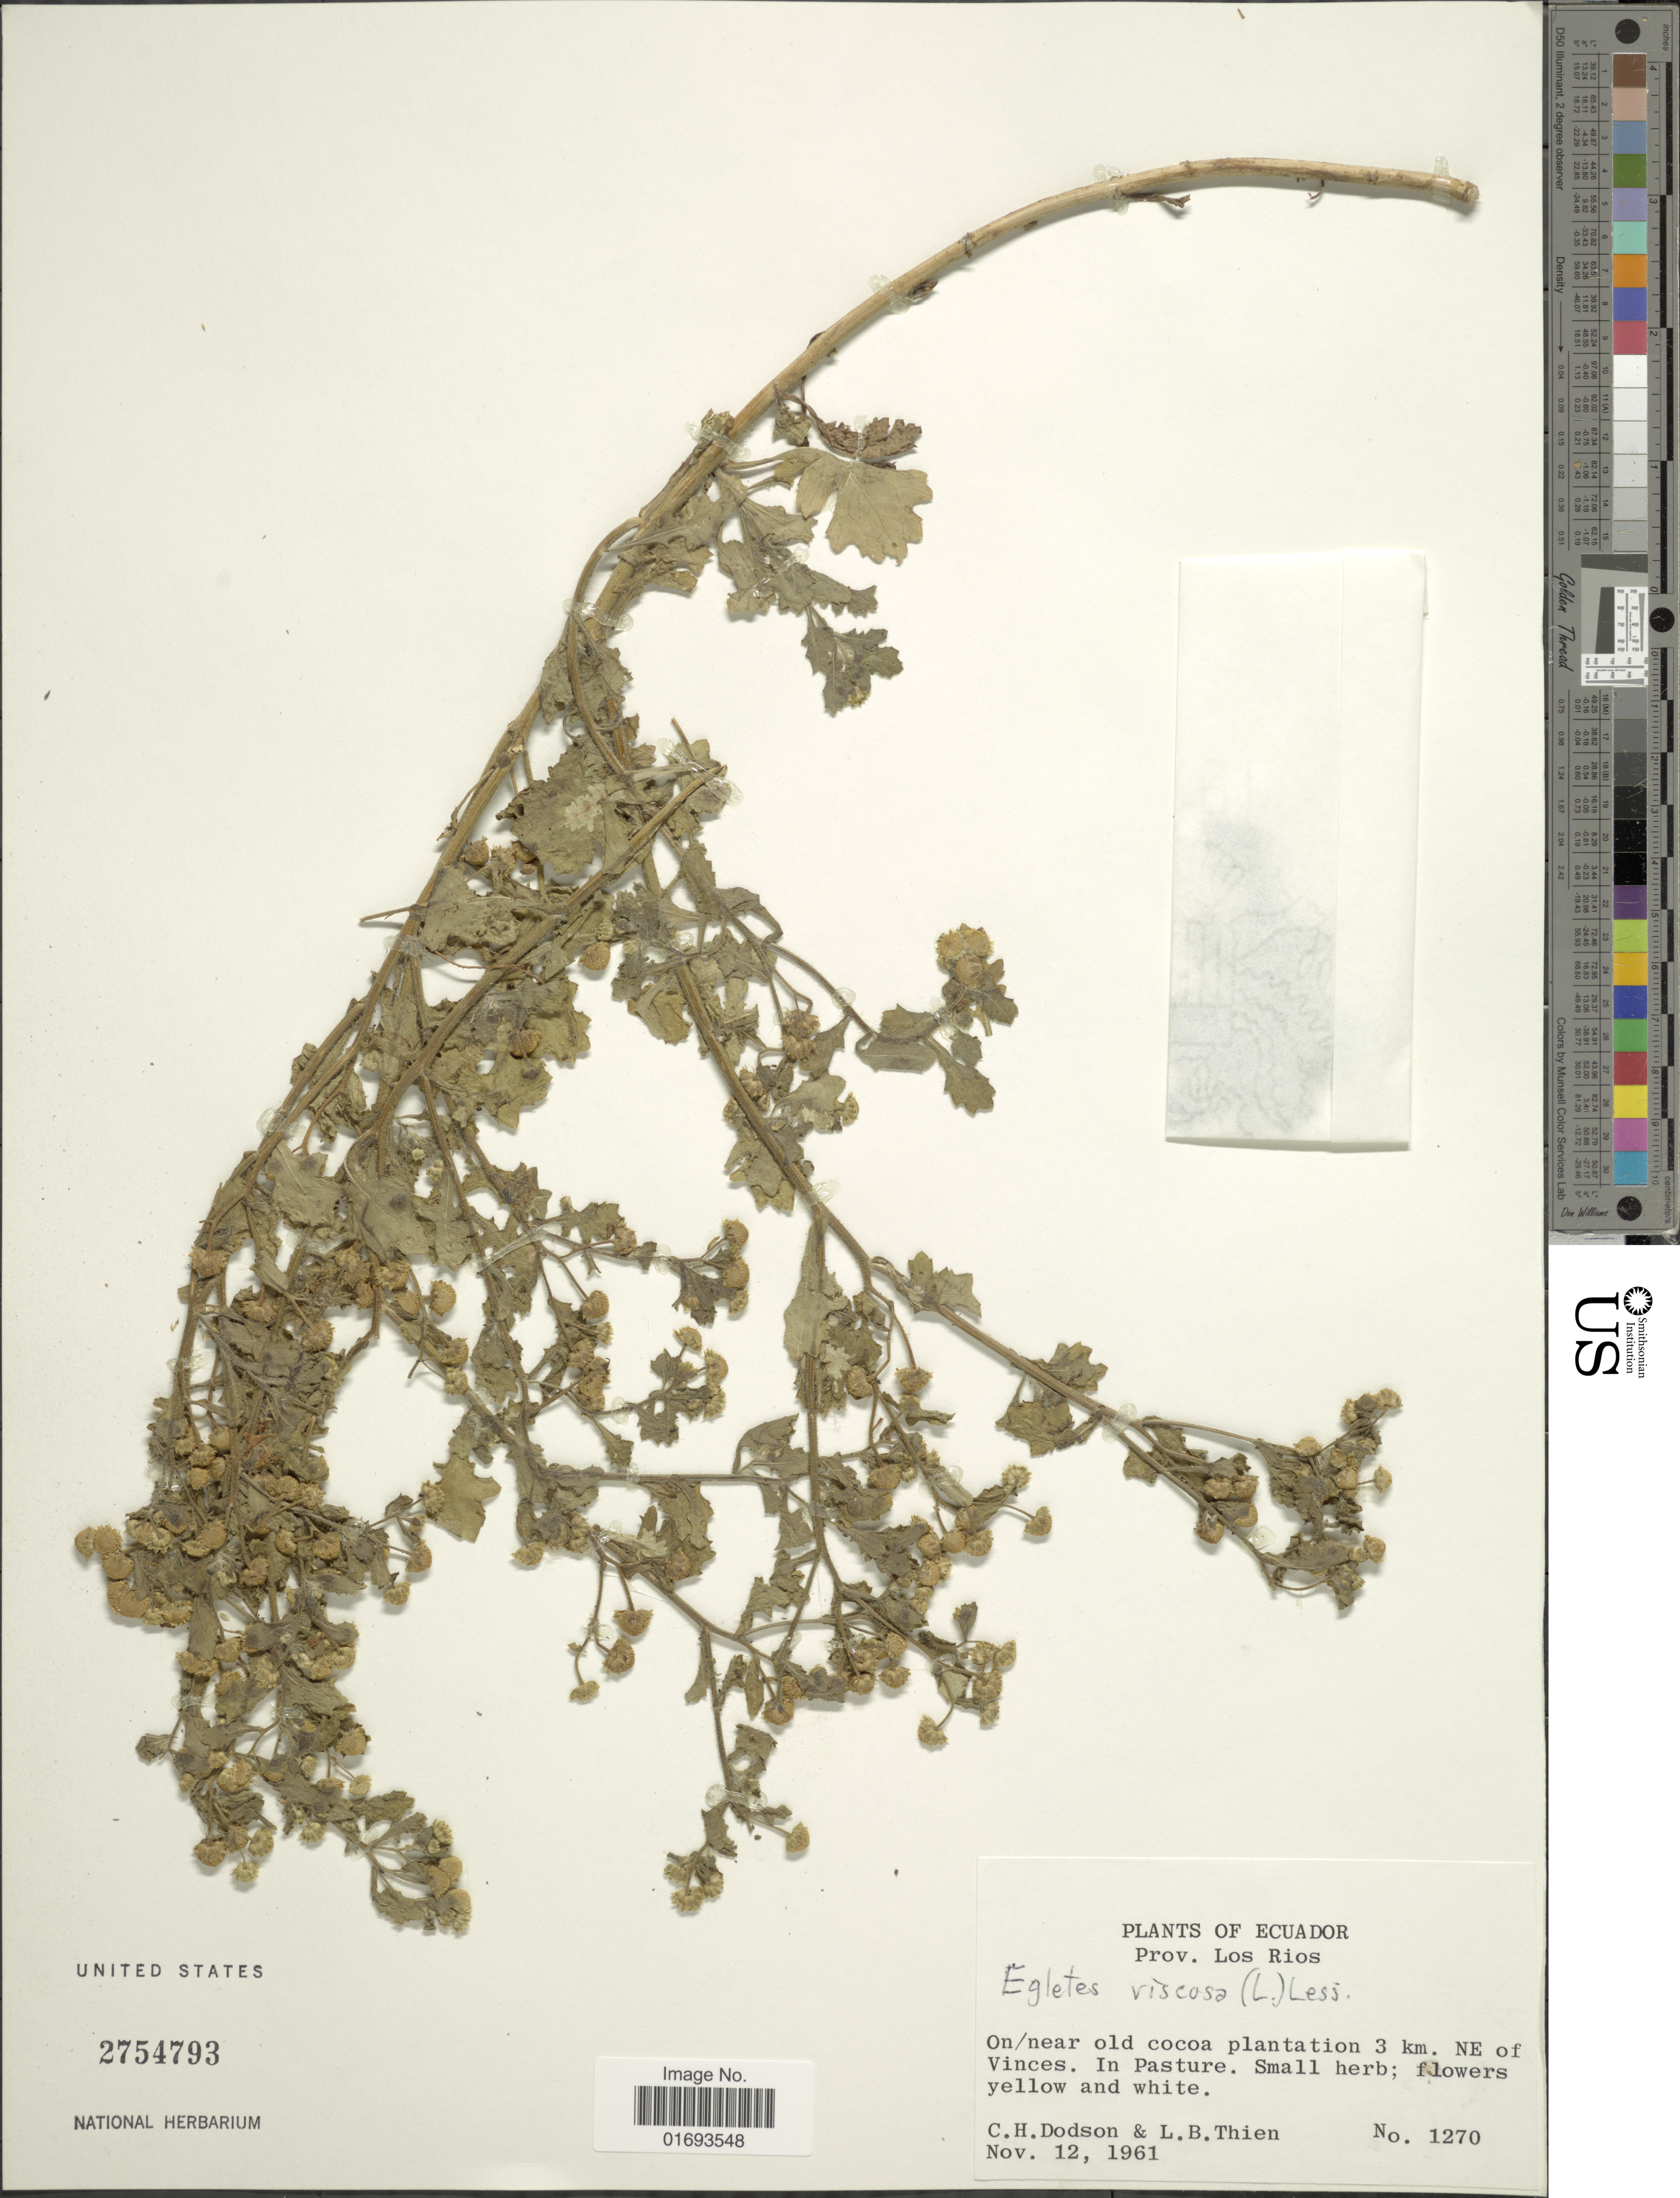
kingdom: Plantae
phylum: Tracheophyta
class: Magnoliopsida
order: Asterales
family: Asteraceae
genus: Egletes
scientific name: Egletes viscosa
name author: (L.) Less.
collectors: C. H. Dodson & L. Thien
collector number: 1270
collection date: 1961-11-12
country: Ecuador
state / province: Los Ríos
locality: Ecuador. Prov. Los Ríos. On/near old cocoa plantation 3 km. NE of Vinces.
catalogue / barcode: US 2754793